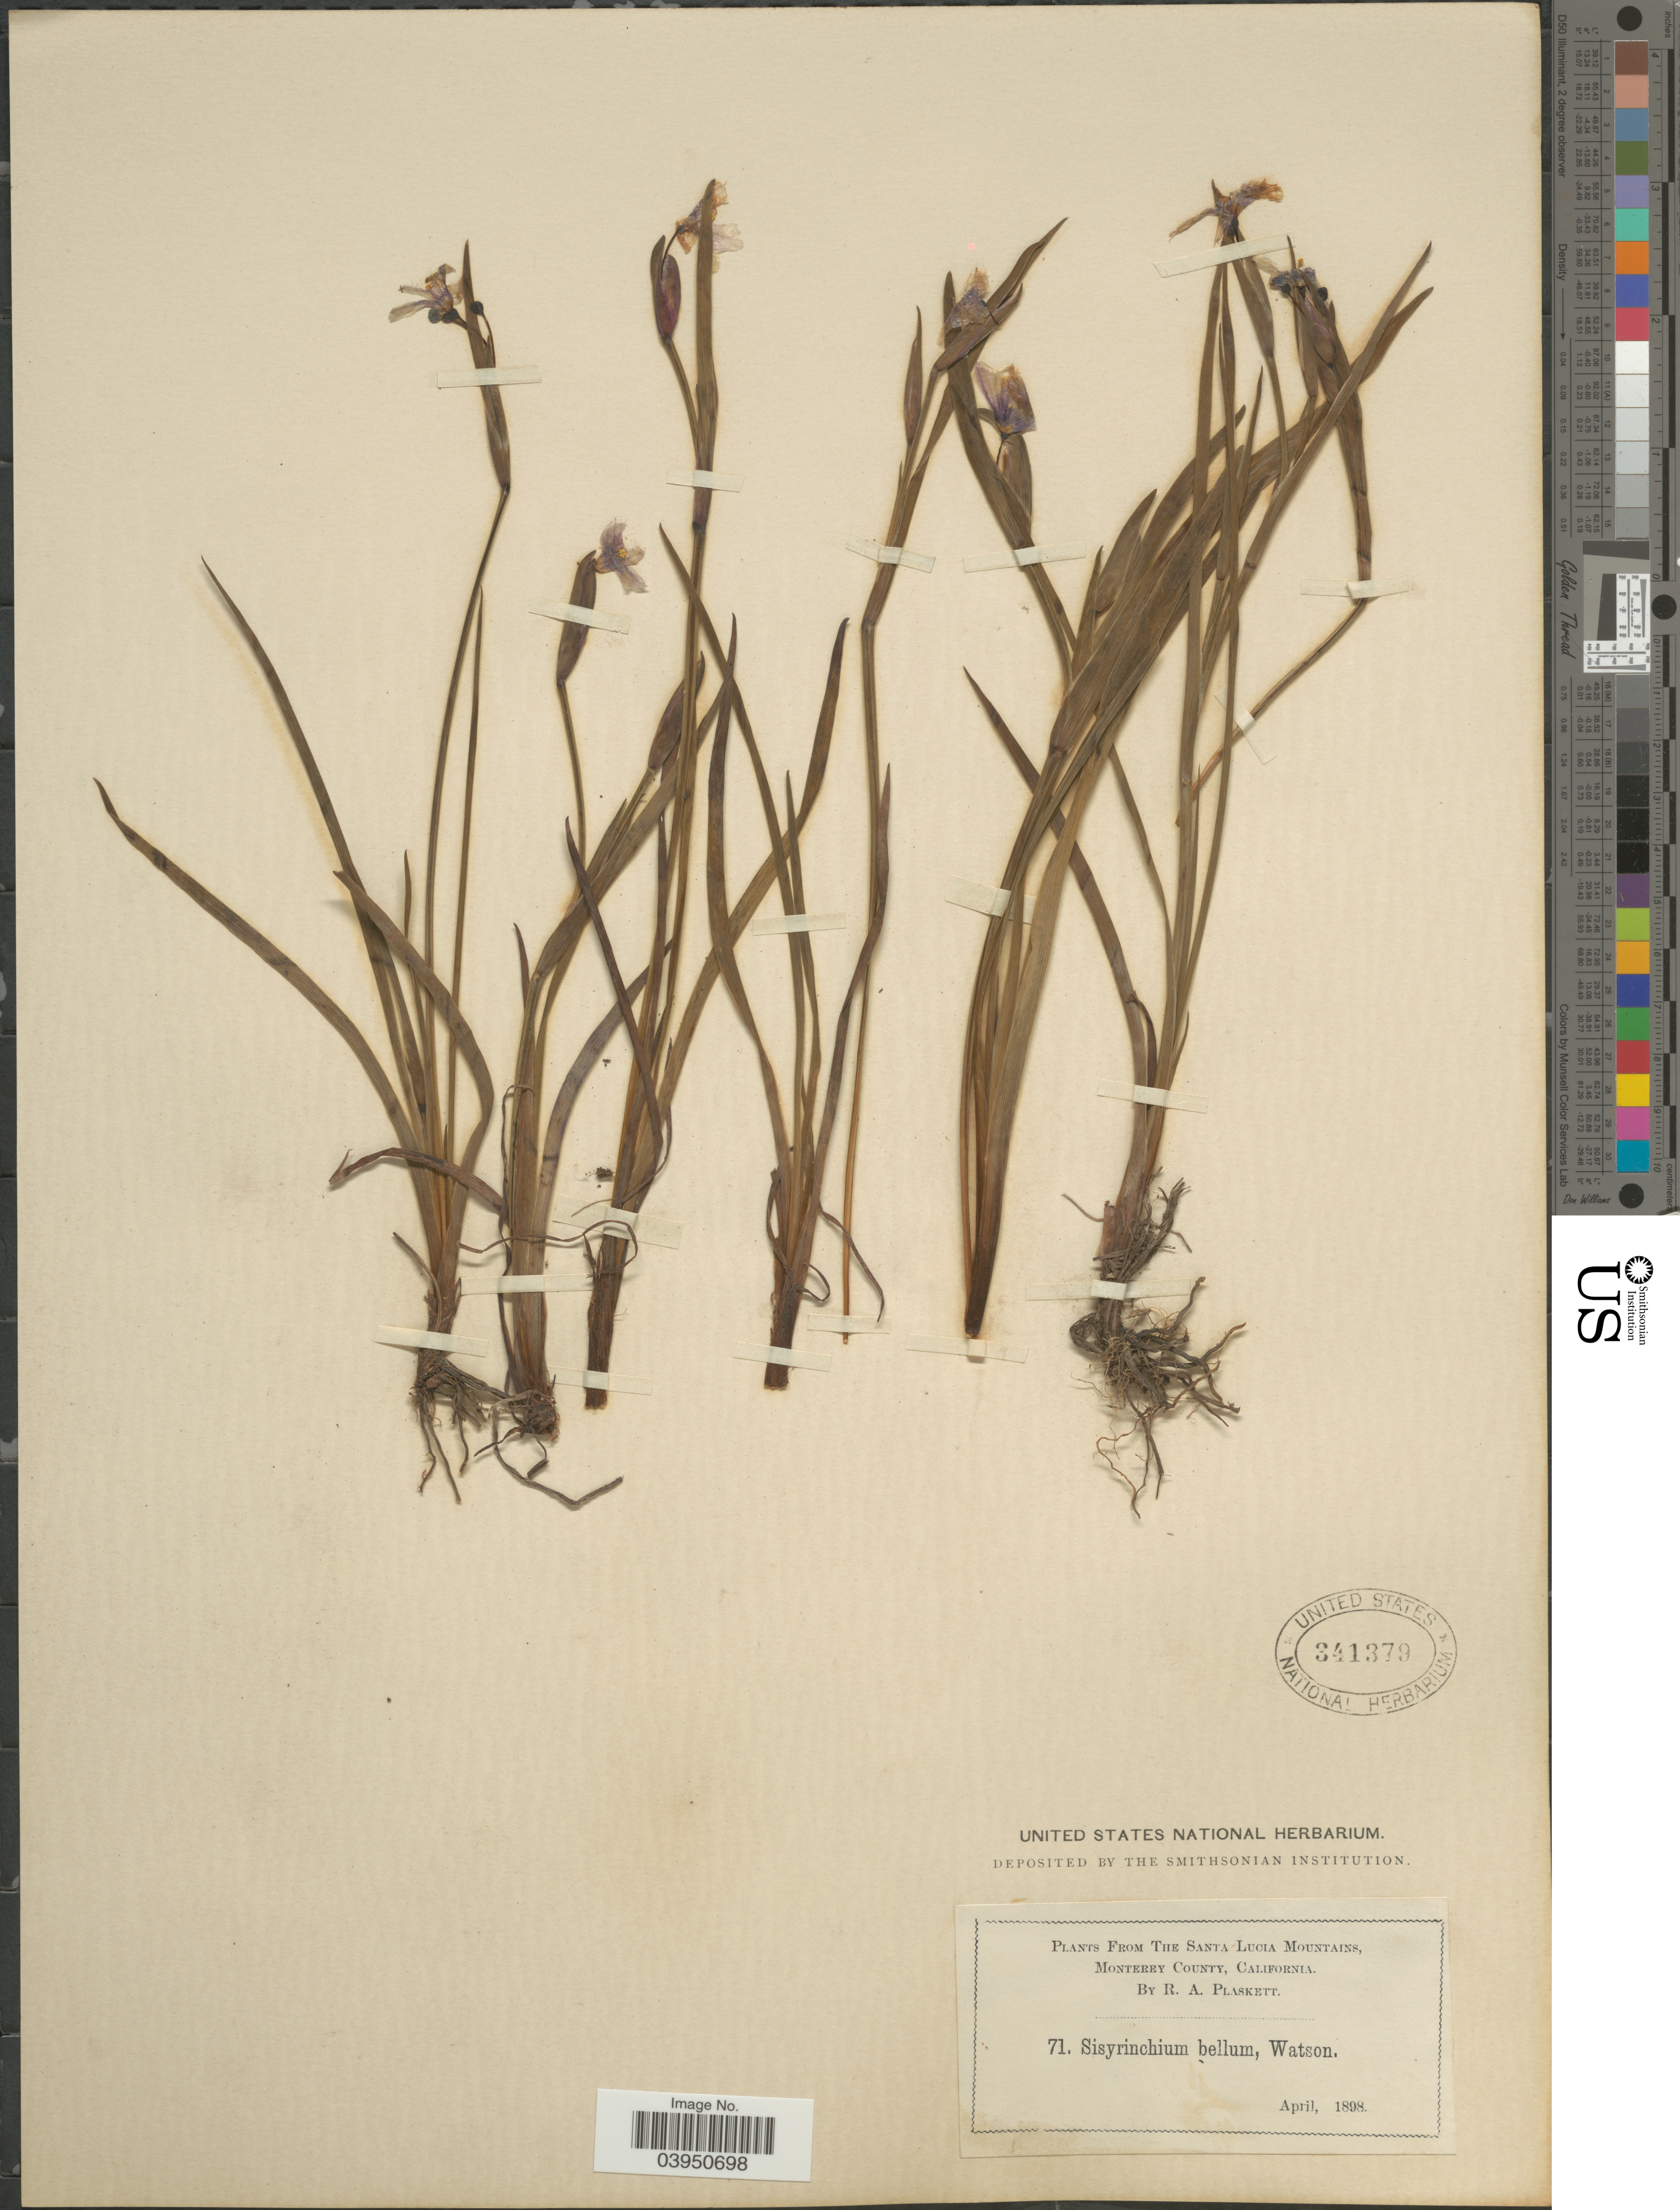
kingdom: Plantae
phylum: Tracheophyta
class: Liliopsida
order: Asparagales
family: Iridaceae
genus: Sisyrinchium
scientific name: Sisyrinchium bellum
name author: S. Watson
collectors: R. Plaskett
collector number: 71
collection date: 1898-04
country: United States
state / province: California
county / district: Monterey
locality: The Santa Lucia Mountains, Monterey County.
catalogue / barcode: US 341379